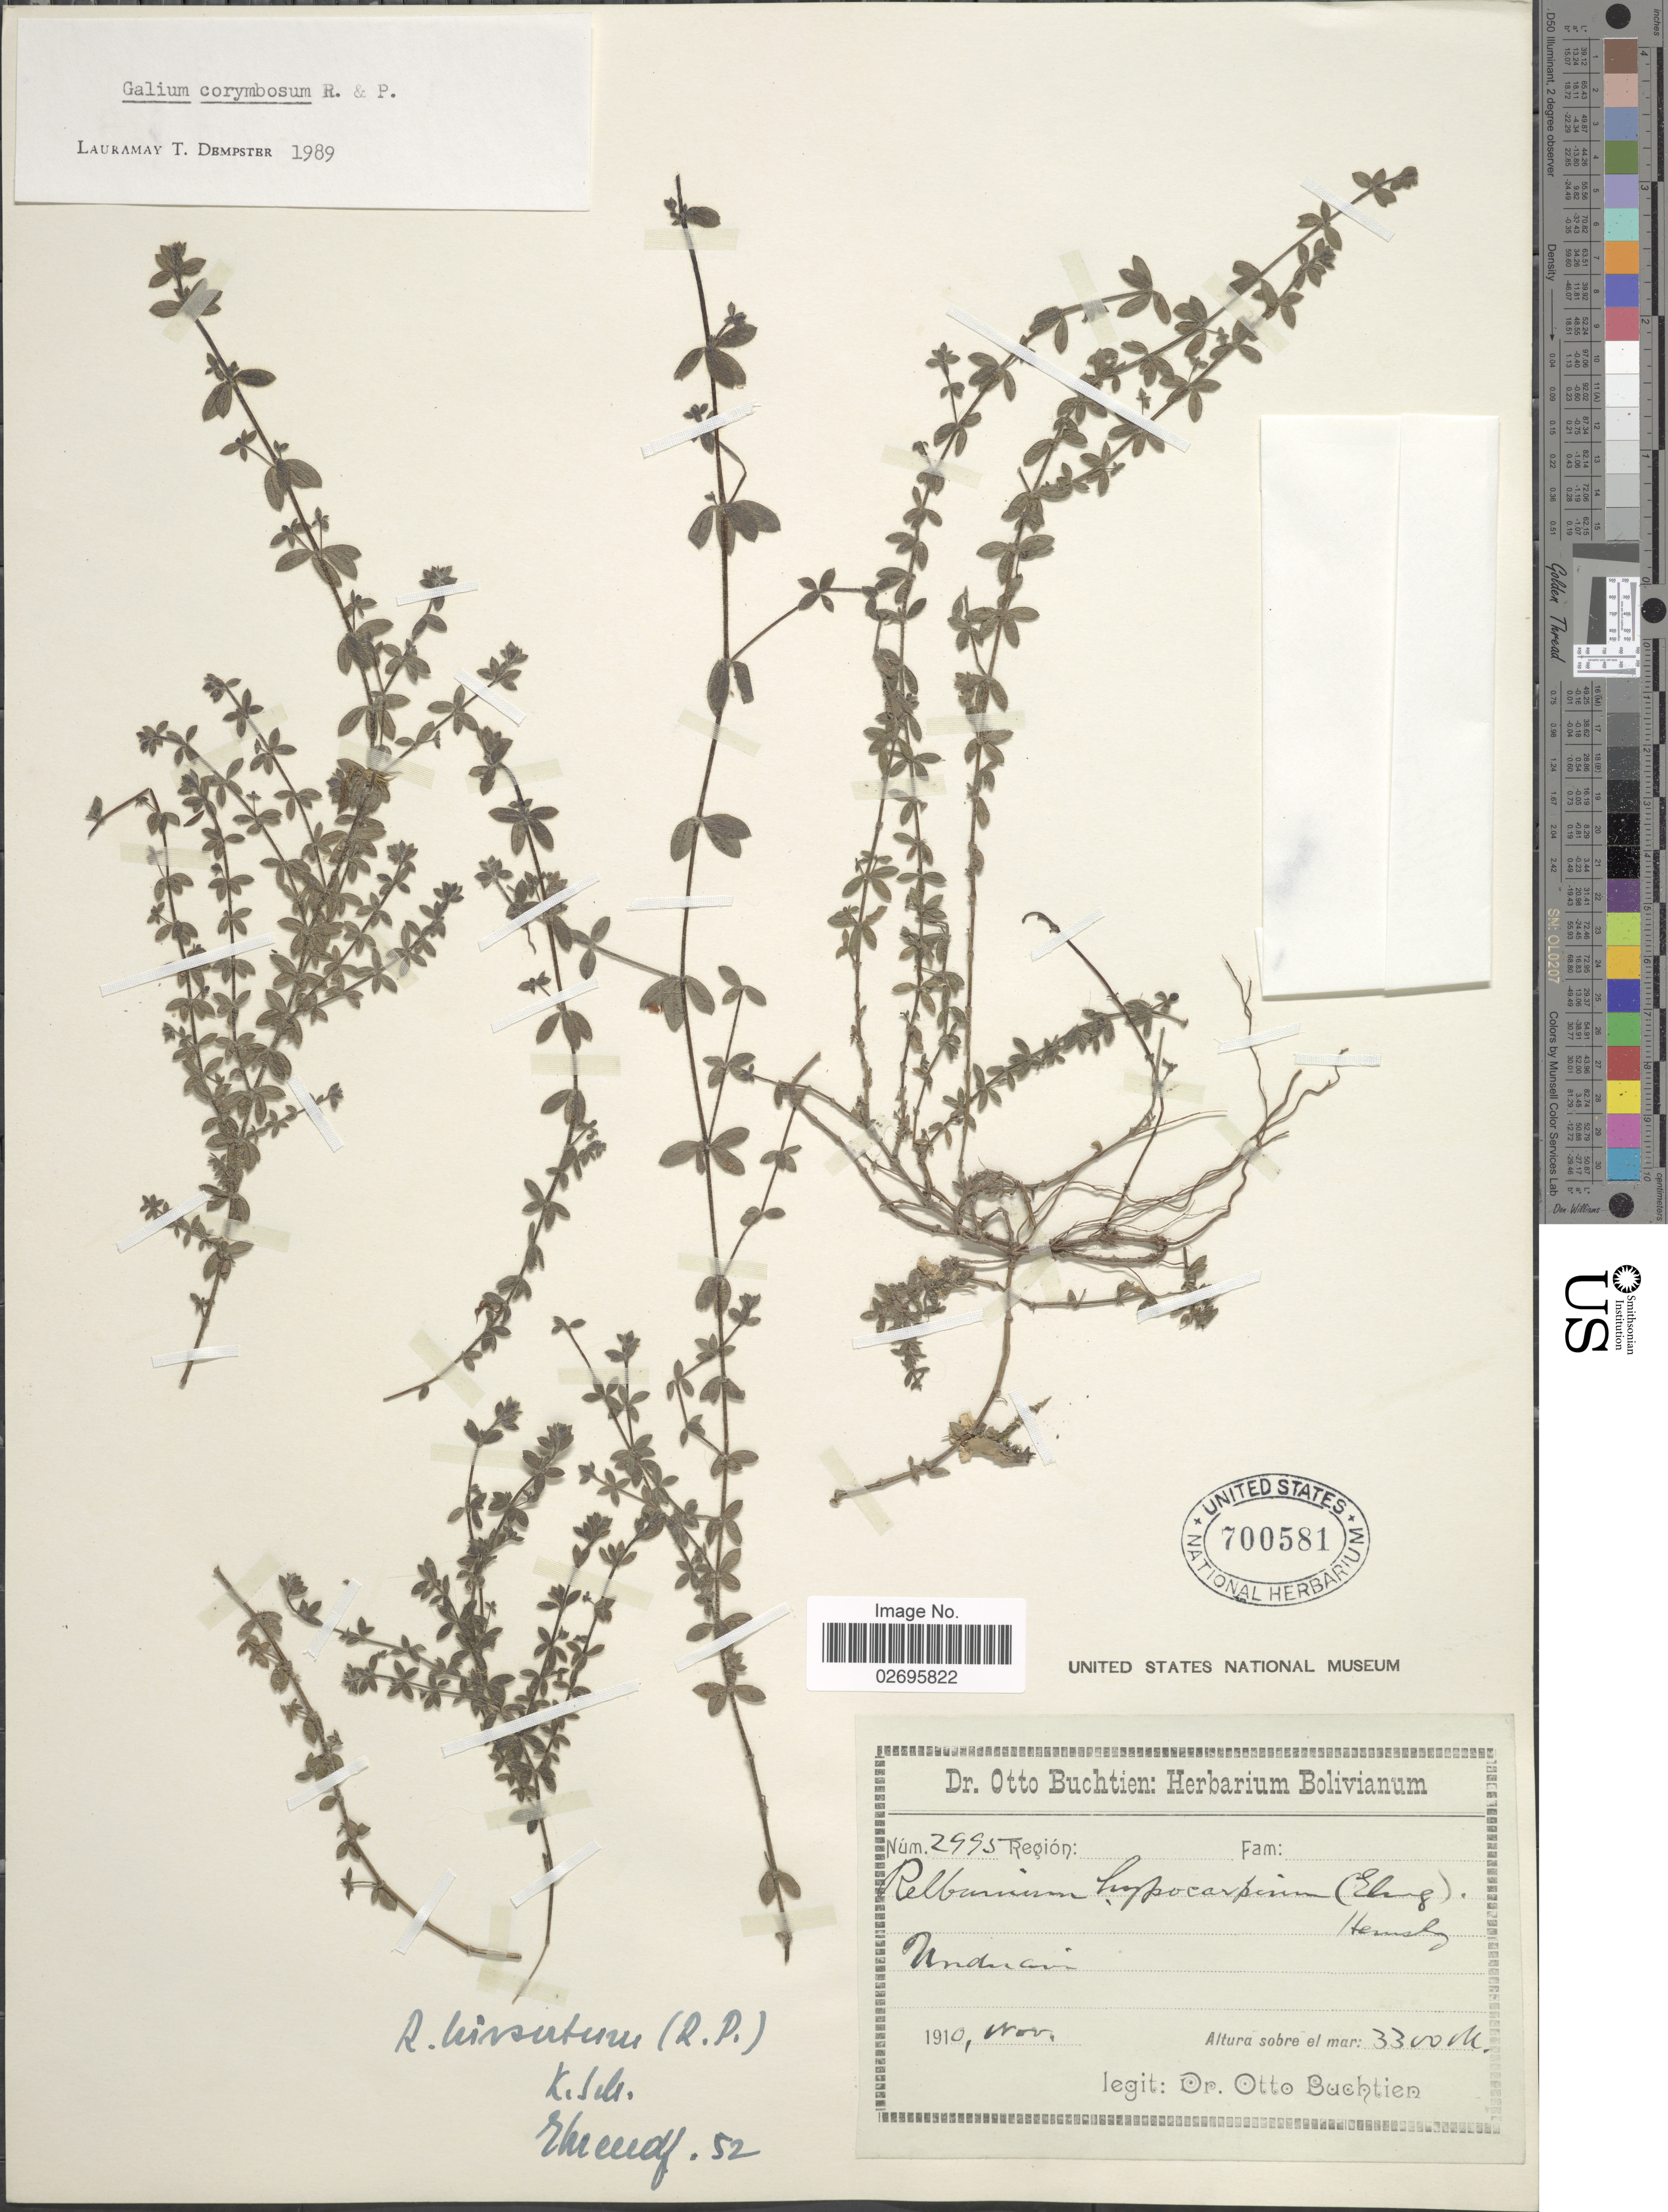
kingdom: Plantae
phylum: Tracheophyta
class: Magnoliopsida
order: Gentianales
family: Rubiaceae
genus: Galium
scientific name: Galium corymbosum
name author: Ruiz & Pav.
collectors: O. Buchtien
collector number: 2995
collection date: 1910-11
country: Bolivia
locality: Unduavi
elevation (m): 3300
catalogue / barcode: US 700581